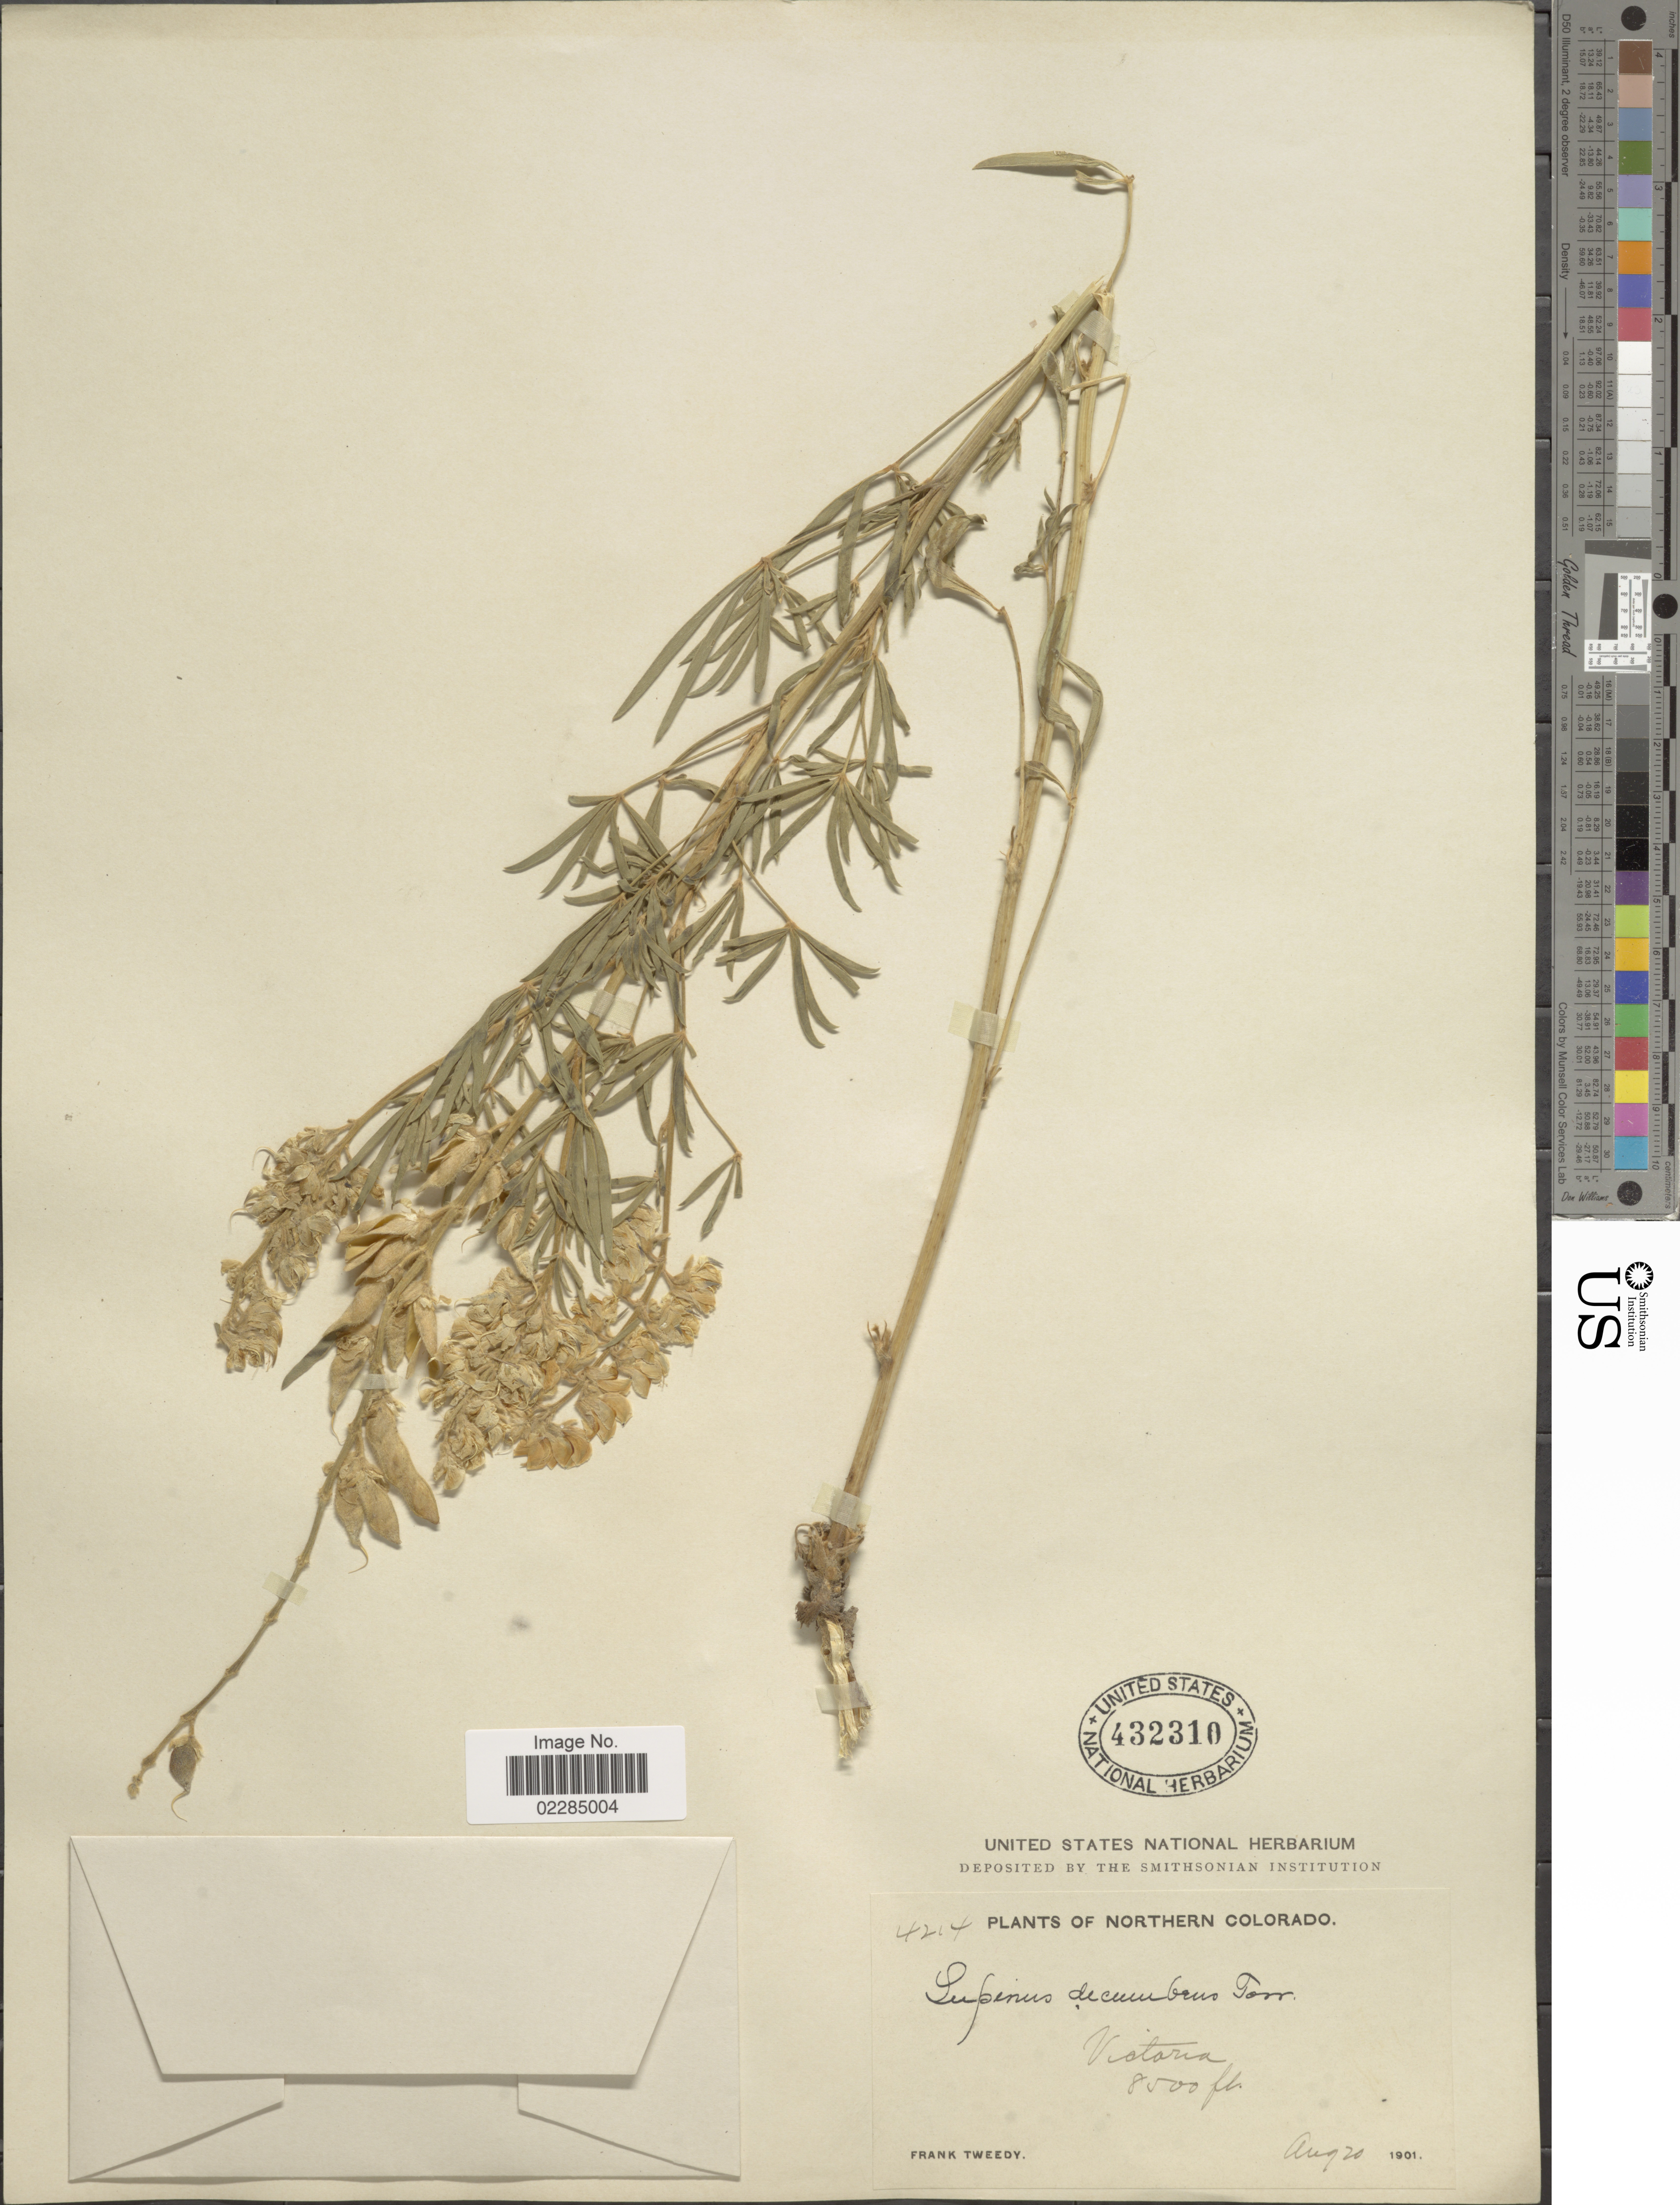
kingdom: Plantae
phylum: Tracheophyta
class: Magnoliopsida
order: Fabales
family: Fabaceae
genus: Lupinus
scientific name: Lupinus decumbens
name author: Torr.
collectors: F. Tweedy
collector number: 4214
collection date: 1901-08-20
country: United States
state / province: Colorado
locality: Northern Colorado. Victoria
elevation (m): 2591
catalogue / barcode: US 432310